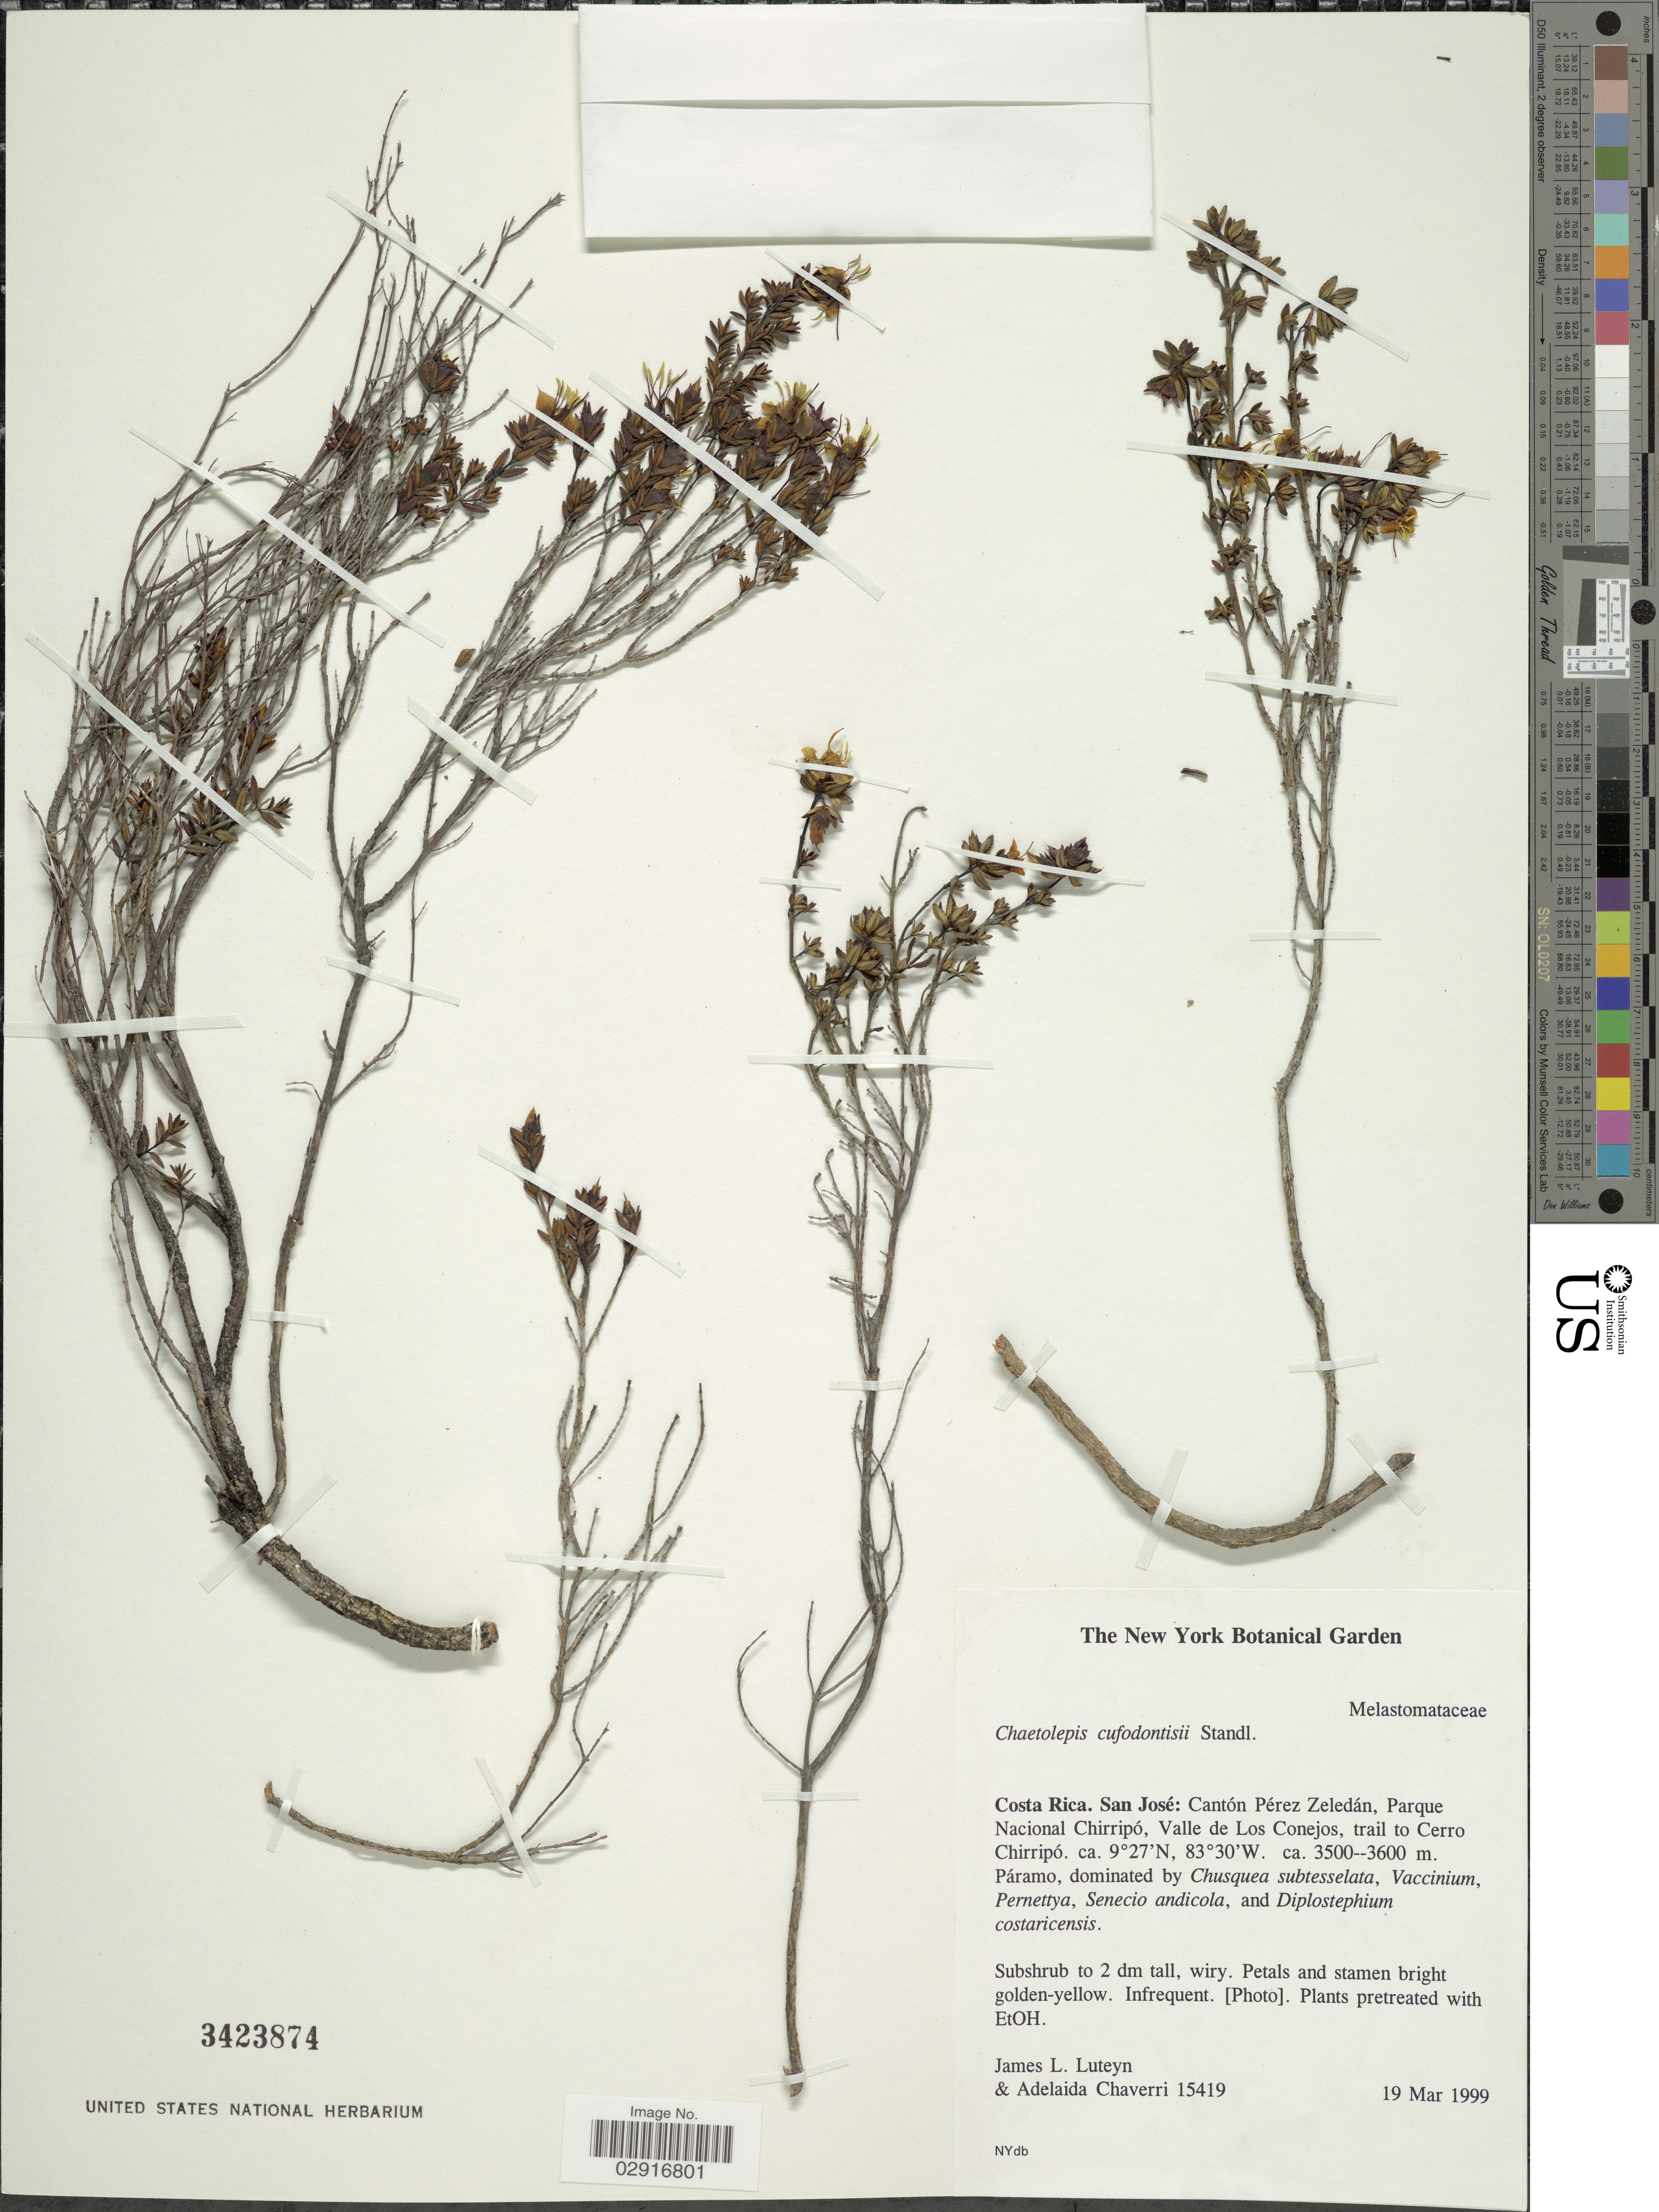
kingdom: Plantae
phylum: Tracheophyta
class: Magnoliopsida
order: Myrtales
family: Melastomataceae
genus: Chaetolepis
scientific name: Chaetolepis cufodontisii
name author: Standl.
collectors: J. L. Luteyn & A. Chaverri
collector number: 15419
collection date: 1999-03-19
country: Costa Rica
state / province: San José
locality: Cantón Pérez Zeledán, Parque Nacional Chirripó, Valle de Los Conejos, trail to Cerro Chirripó.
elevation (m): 3500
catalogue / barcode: US 3423874